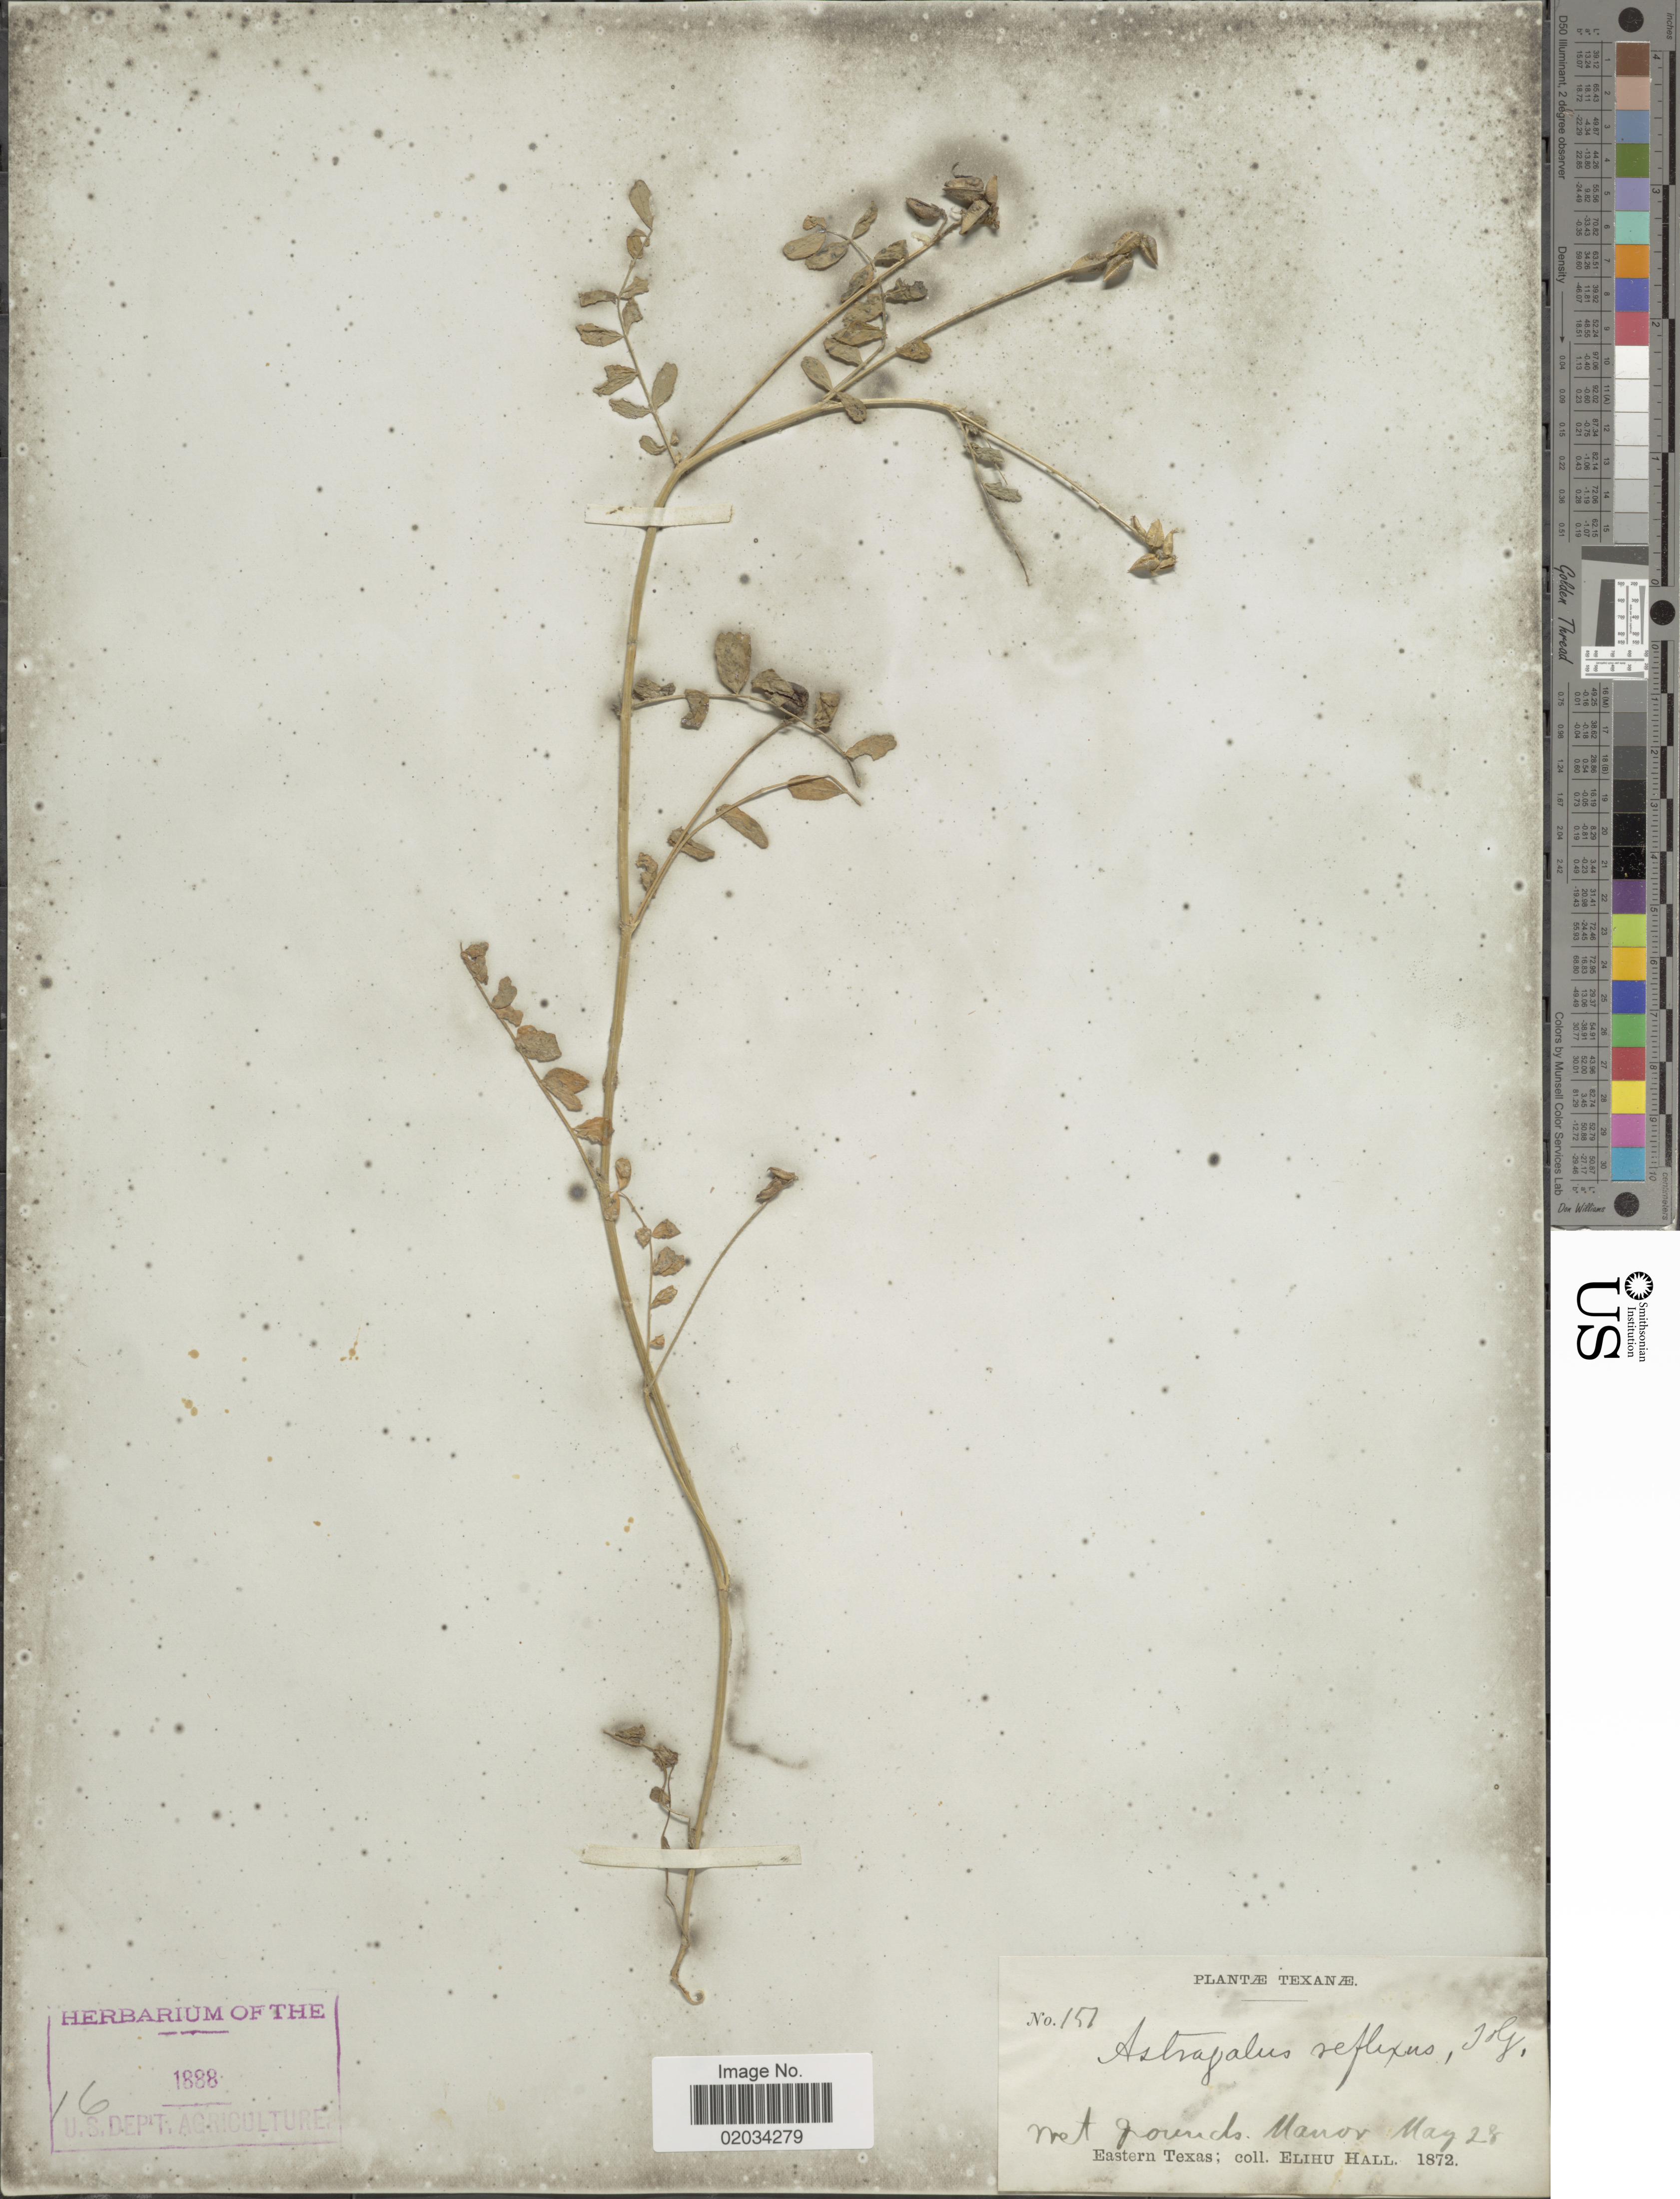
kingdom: Plantae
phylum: Tracheophyta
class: Magnoliopsida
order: Fabales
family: Fabaceae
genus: Astragalus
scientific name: Astragalus reflexus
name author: Torr. & A. Gray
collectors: E. Hall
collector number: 151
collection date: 1872-05-28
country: United States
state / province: Texas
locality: Manor, Eastern Texas